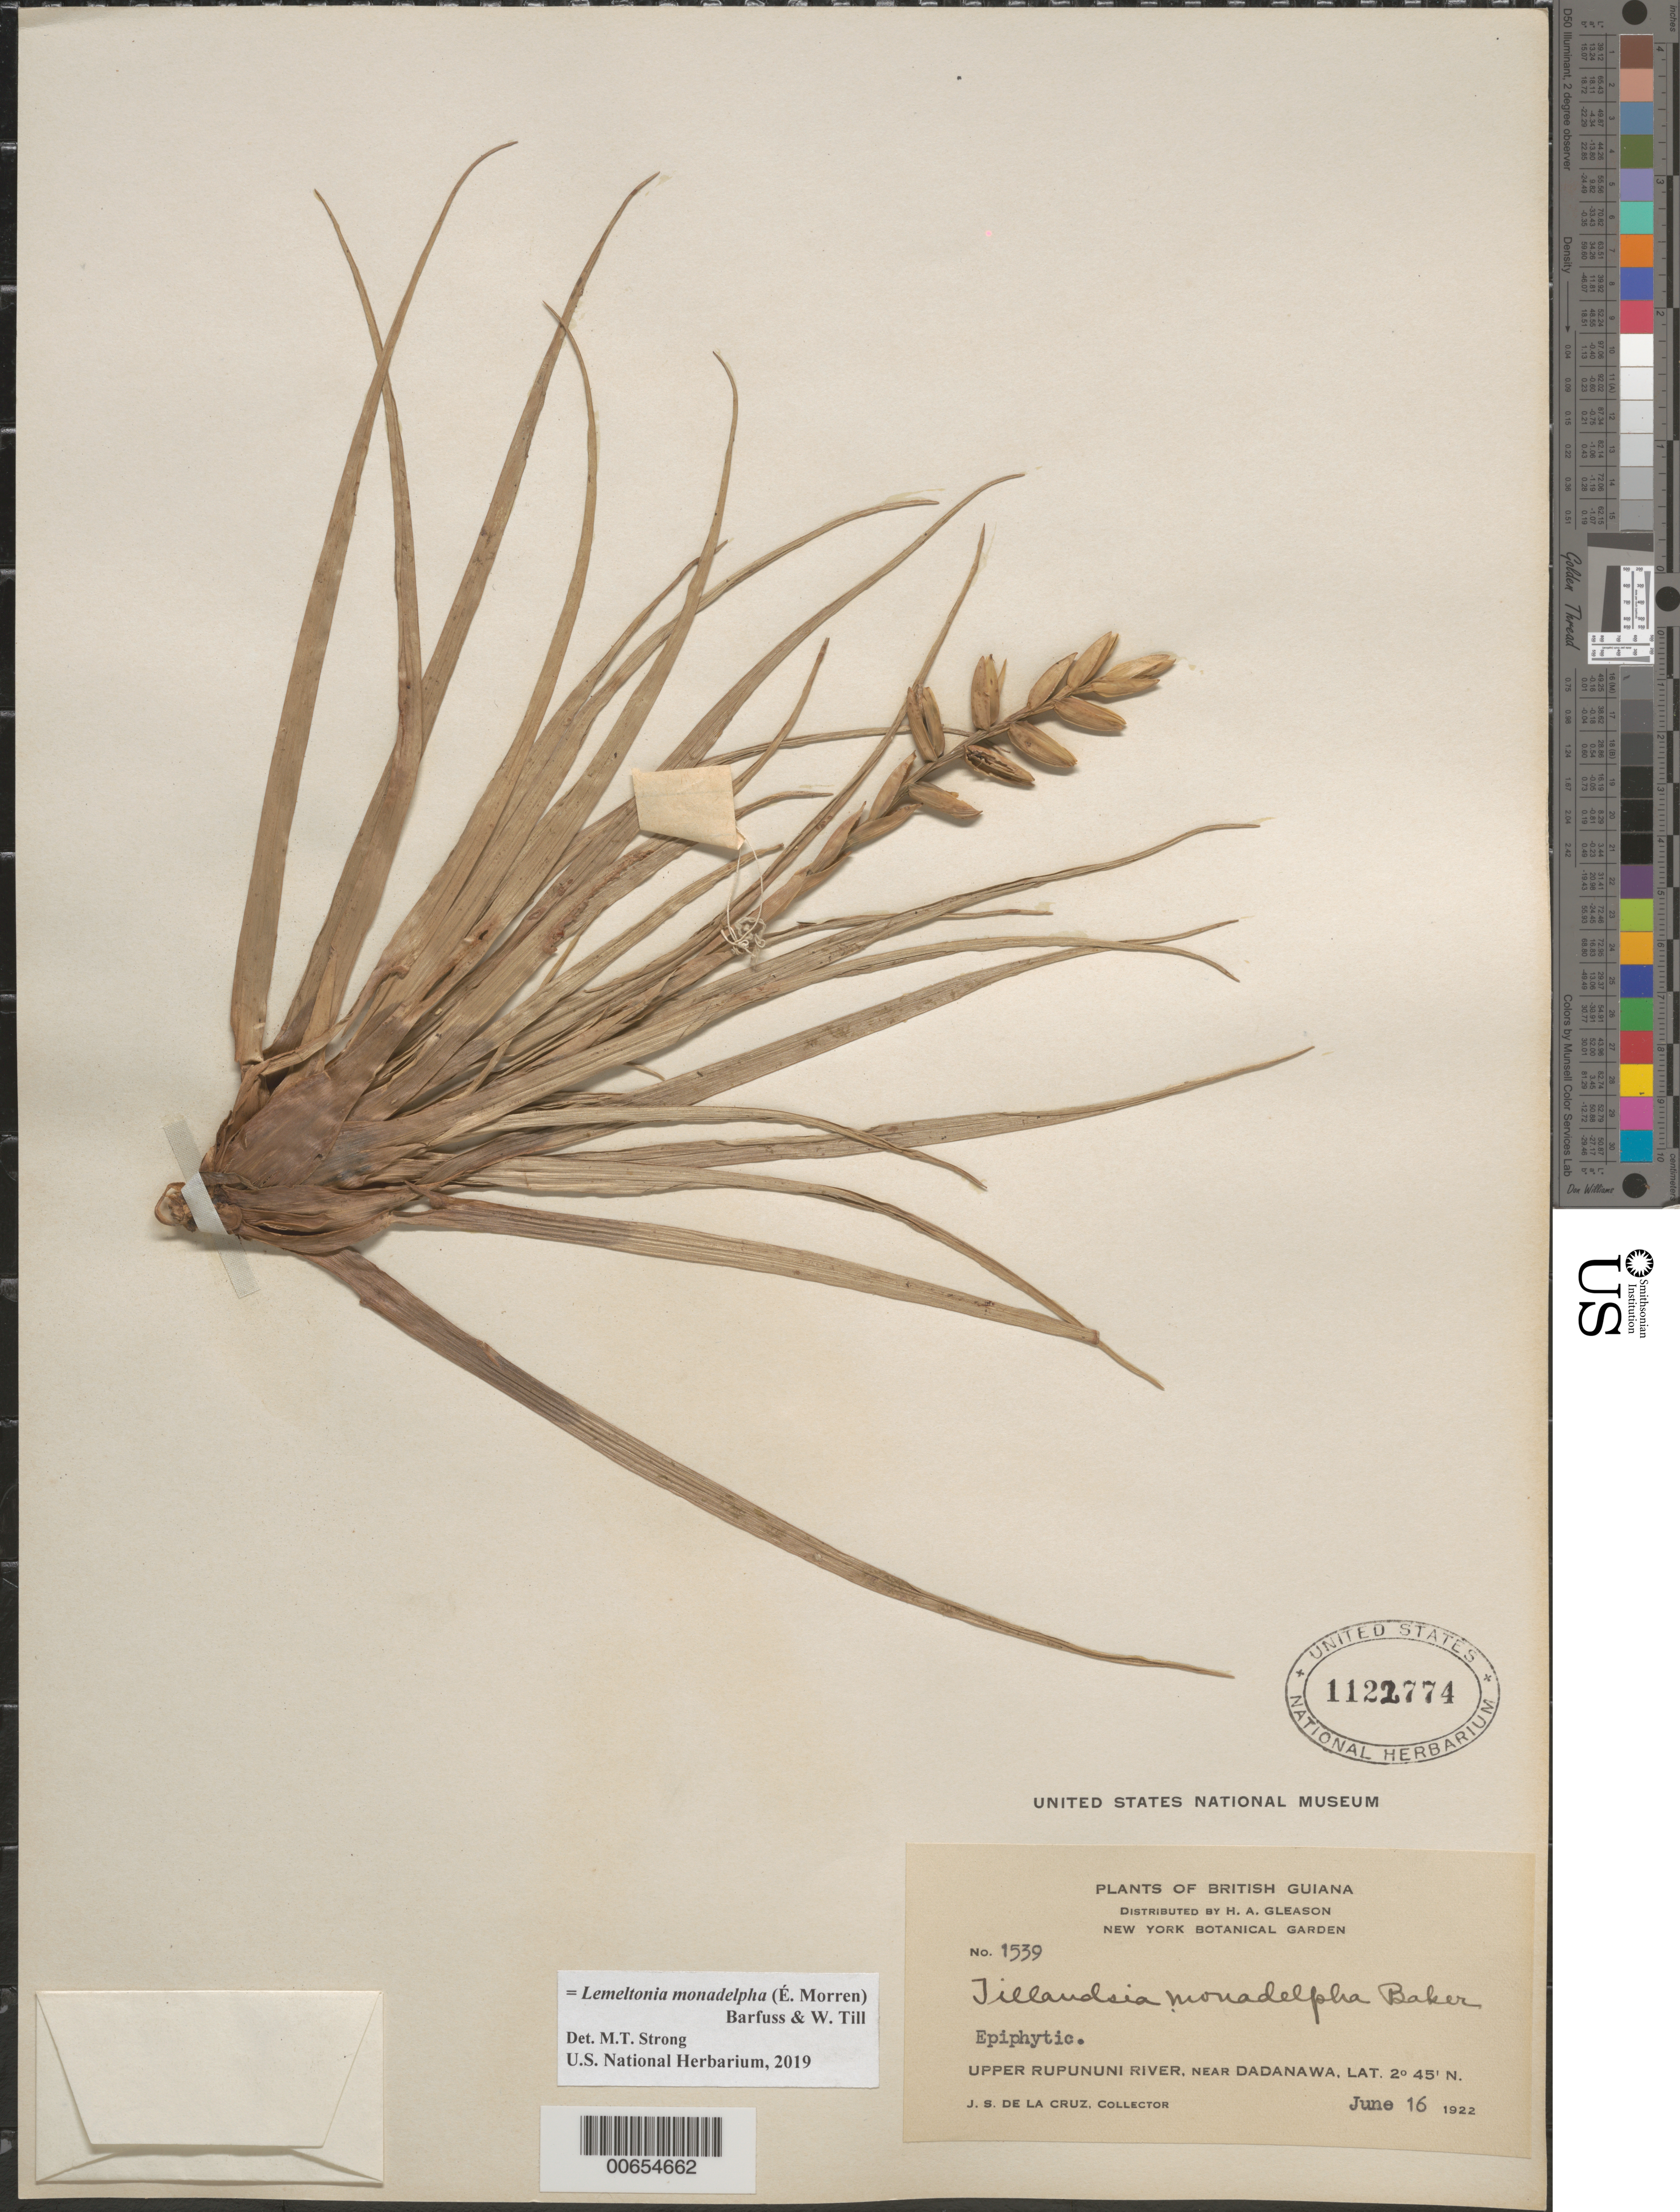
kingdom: Plantae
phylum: Tracheophyta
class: Liliopsida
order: Poales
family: Bromeliaceae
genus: Lemeltonia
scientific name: Lemeltonia monadelpha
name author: (É. Morren) Barfuss & W. Till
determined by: Strong, M. T., (US), Smithsonian Institution - National Museum of Natural History (UNITED STATES)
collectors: J. S. de la Cruz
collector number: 1539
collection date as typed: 16-Jun-22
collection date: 1922-06-16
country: Guyana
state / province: U. Takutu-U. Essequibo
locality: Dadanawa, vic., upper Rupununi R.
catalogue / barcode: US 1122774